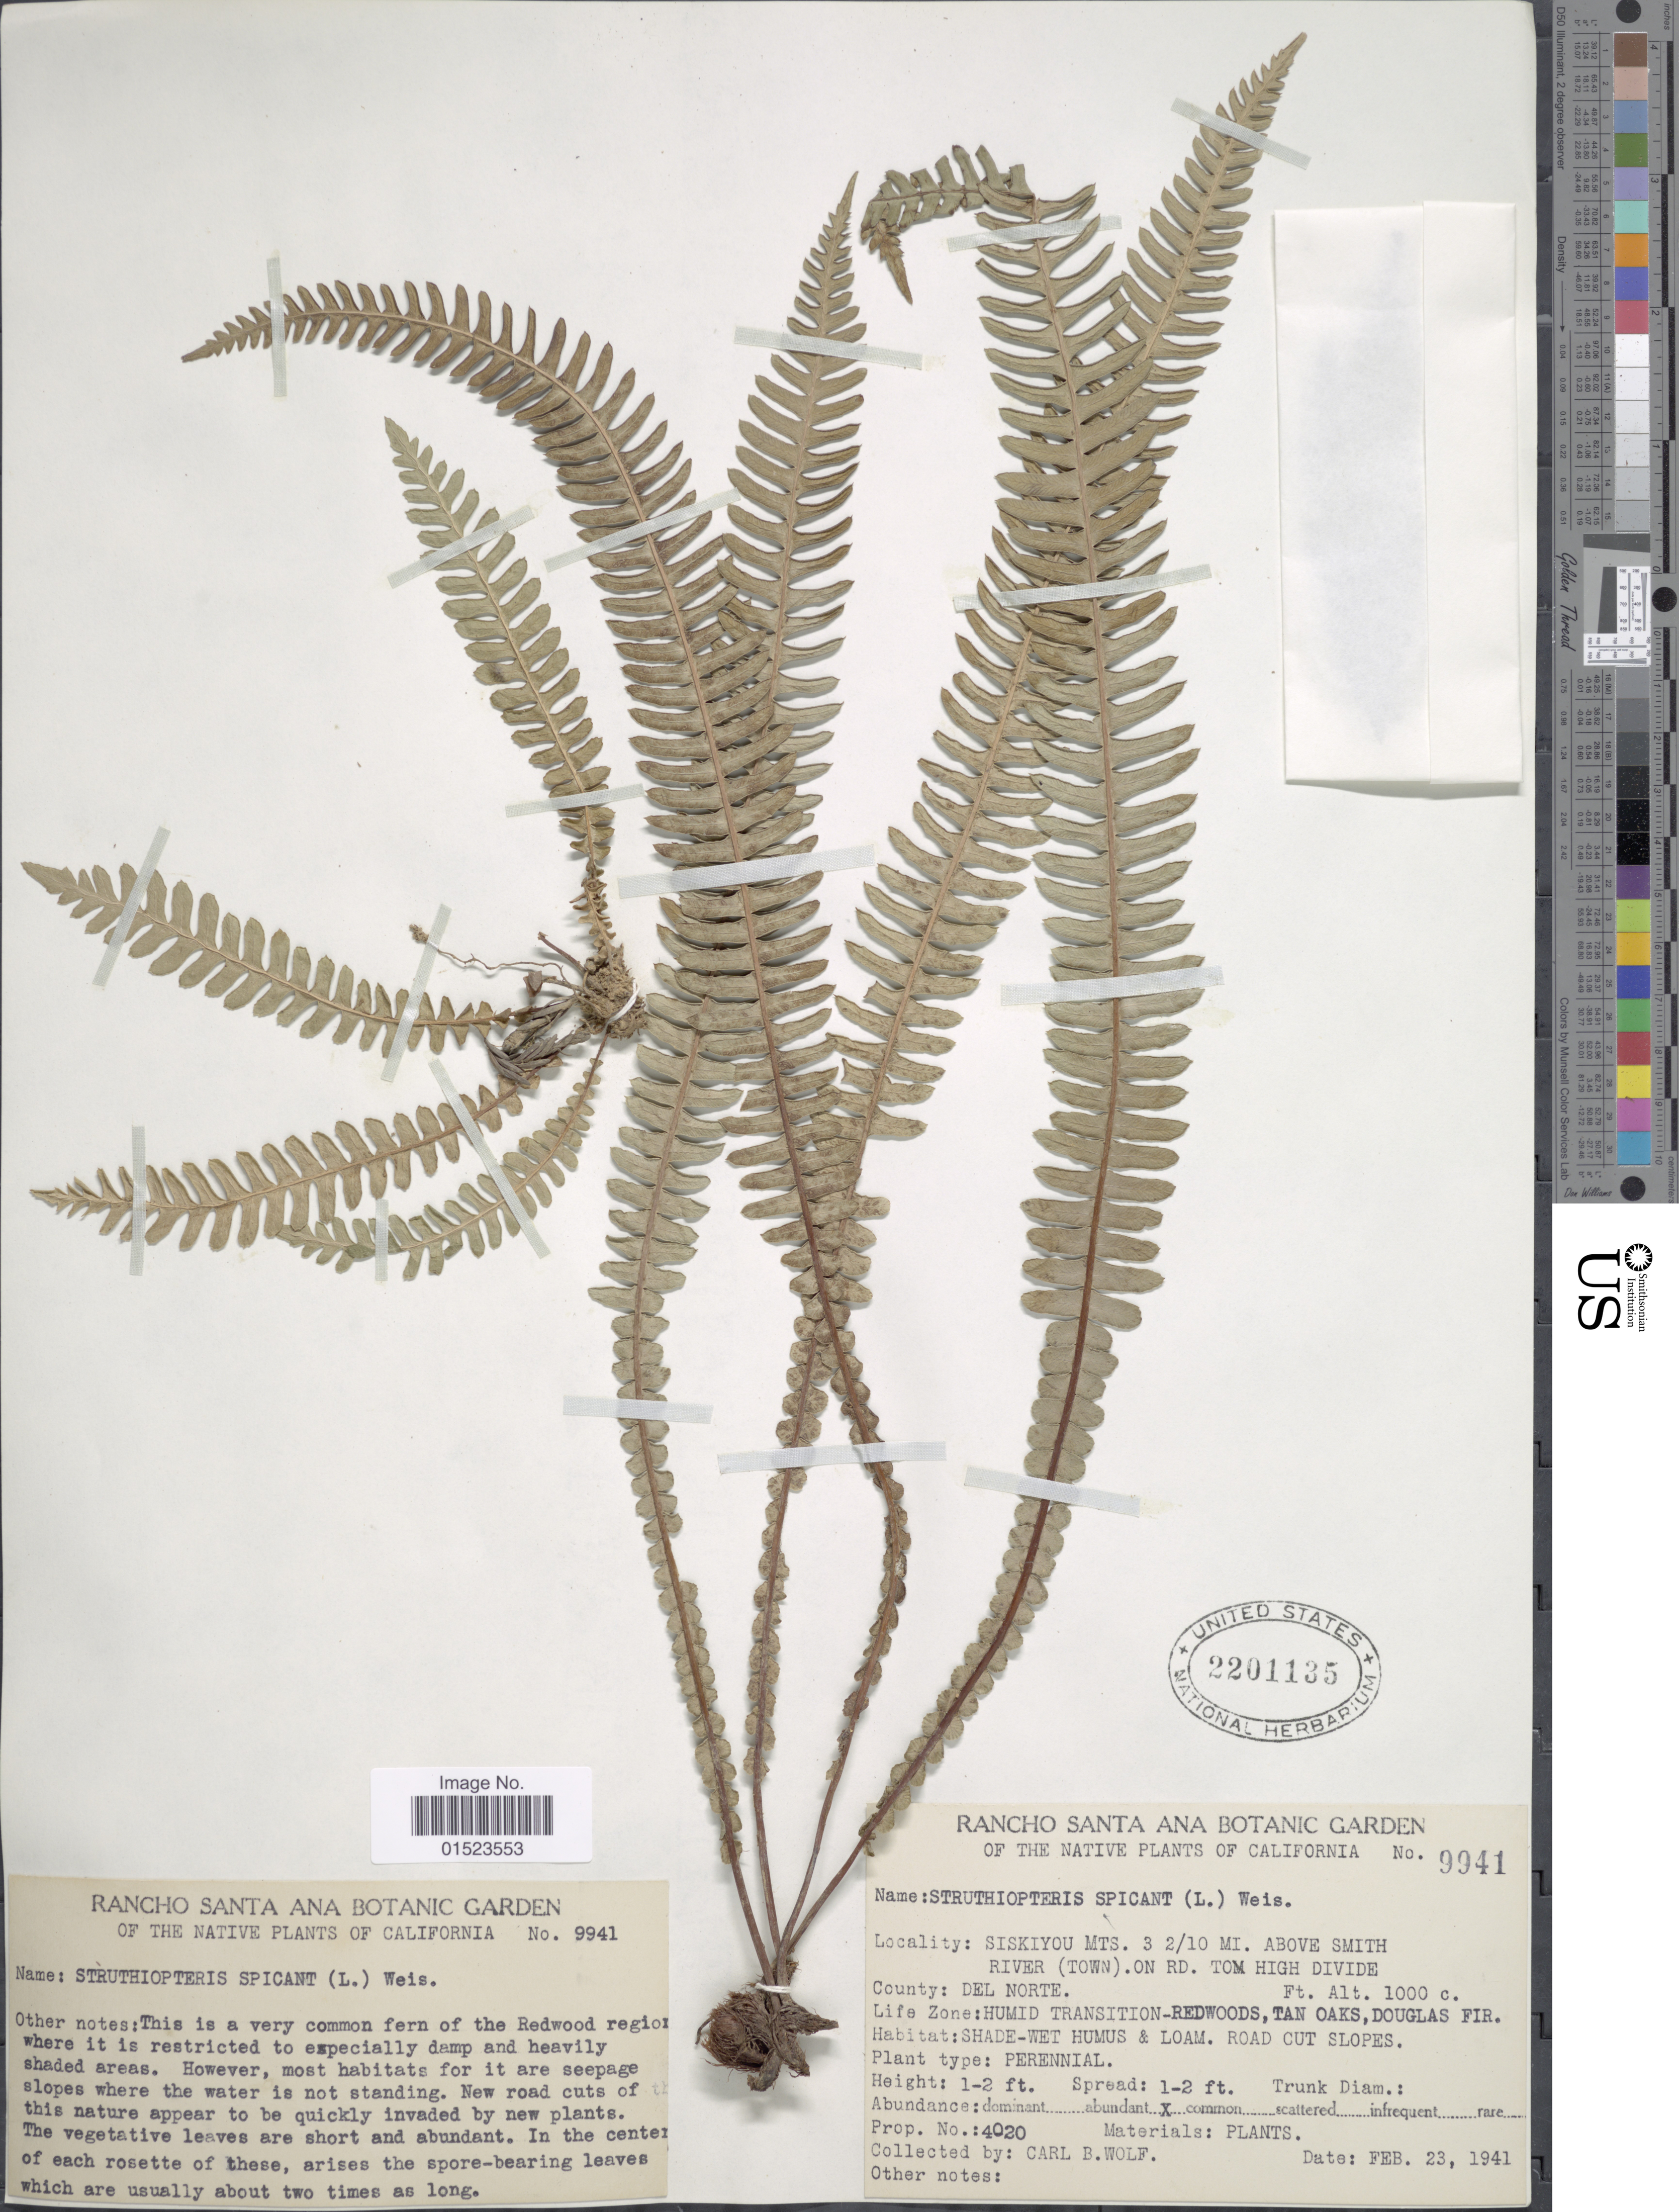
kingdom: Plantae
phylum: Tracheophyta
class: Polypodiopsida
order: Polypodiales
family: Blechnaceae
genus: Blechnum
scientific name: Blechnum spicant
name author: (L.) Sm.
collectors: C. B. Wolf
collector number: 4020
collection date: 1941-02-23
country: United States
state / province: California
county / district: Del Norte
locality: Siskiyou Mts. 3 2/10 Mi. above Smith River (Town) on Rd. Tom High Divide, County: Del Norte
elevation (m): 305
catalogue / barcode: US 2201135